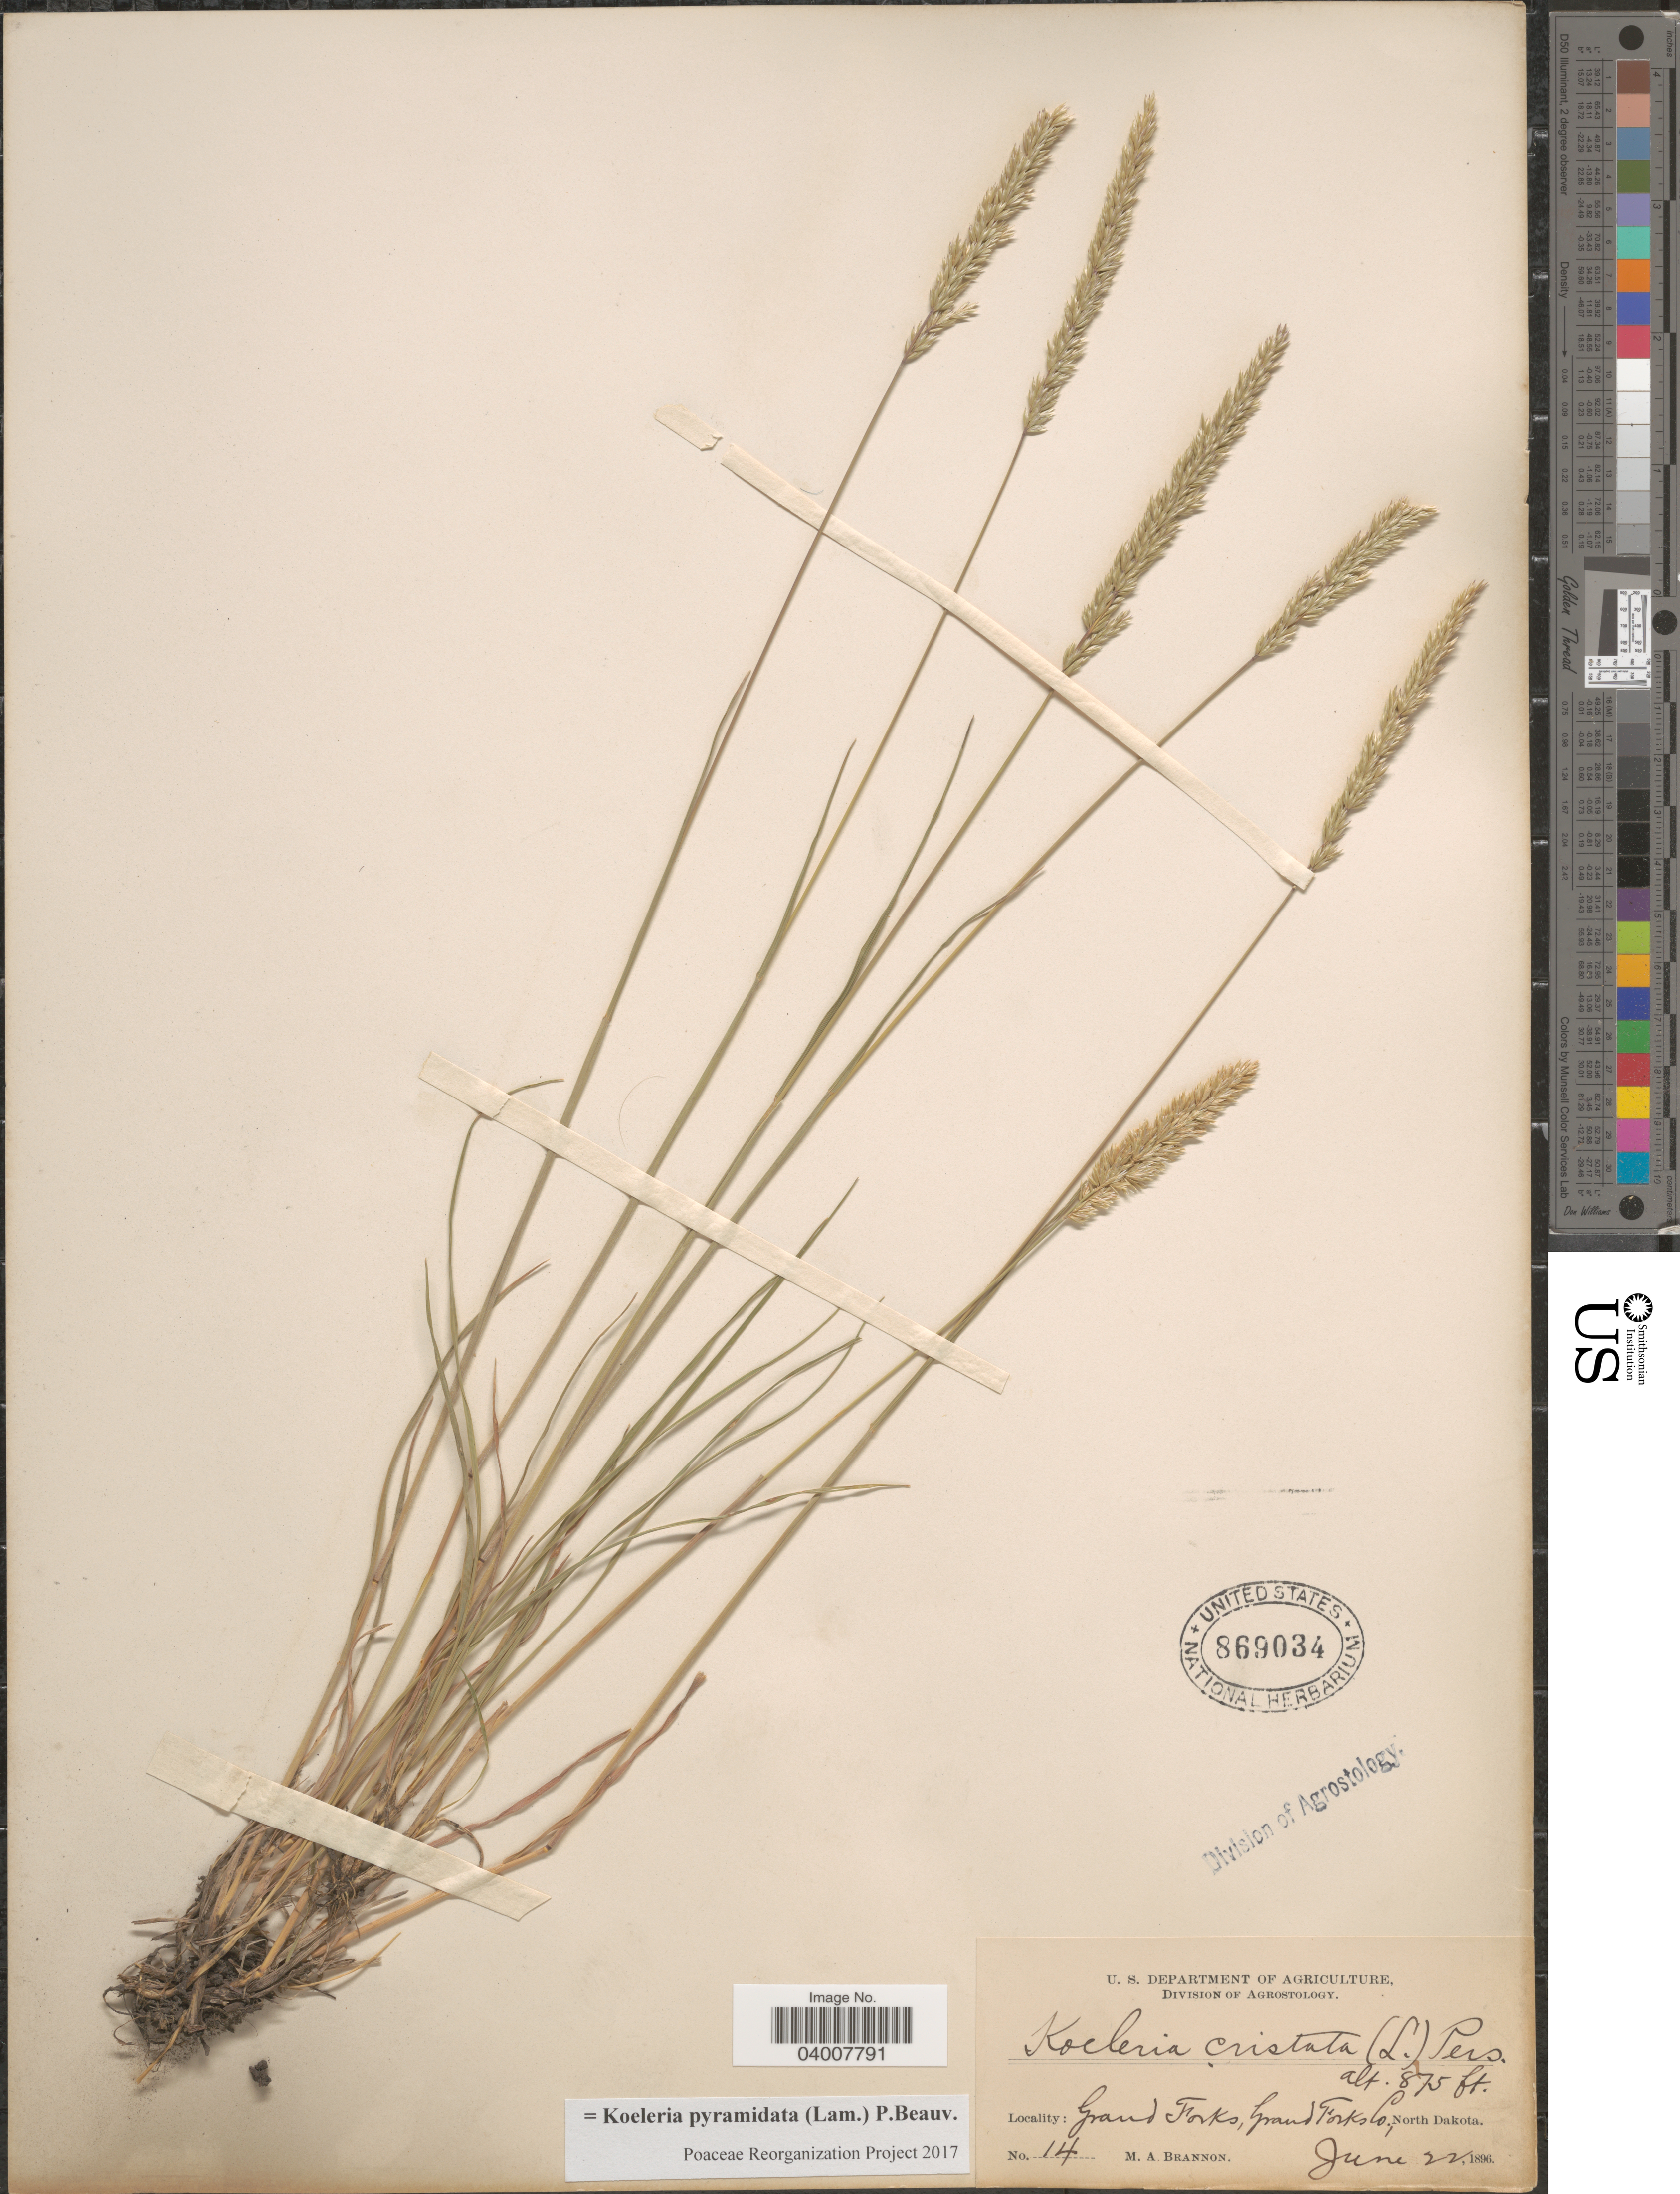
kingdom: Plantae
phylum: Tracheophyta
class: Liliopsida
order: Poales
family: Poaceae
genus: Koeleria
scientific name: Koeleria pyramidata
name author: (Lam.) P. Beauv.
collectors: M. Brannon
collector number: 14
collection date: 1896-06-22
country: United States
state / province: North Dakota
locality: Grand Forks, Grand Forks Co.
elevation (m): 267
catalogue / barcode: US 869034